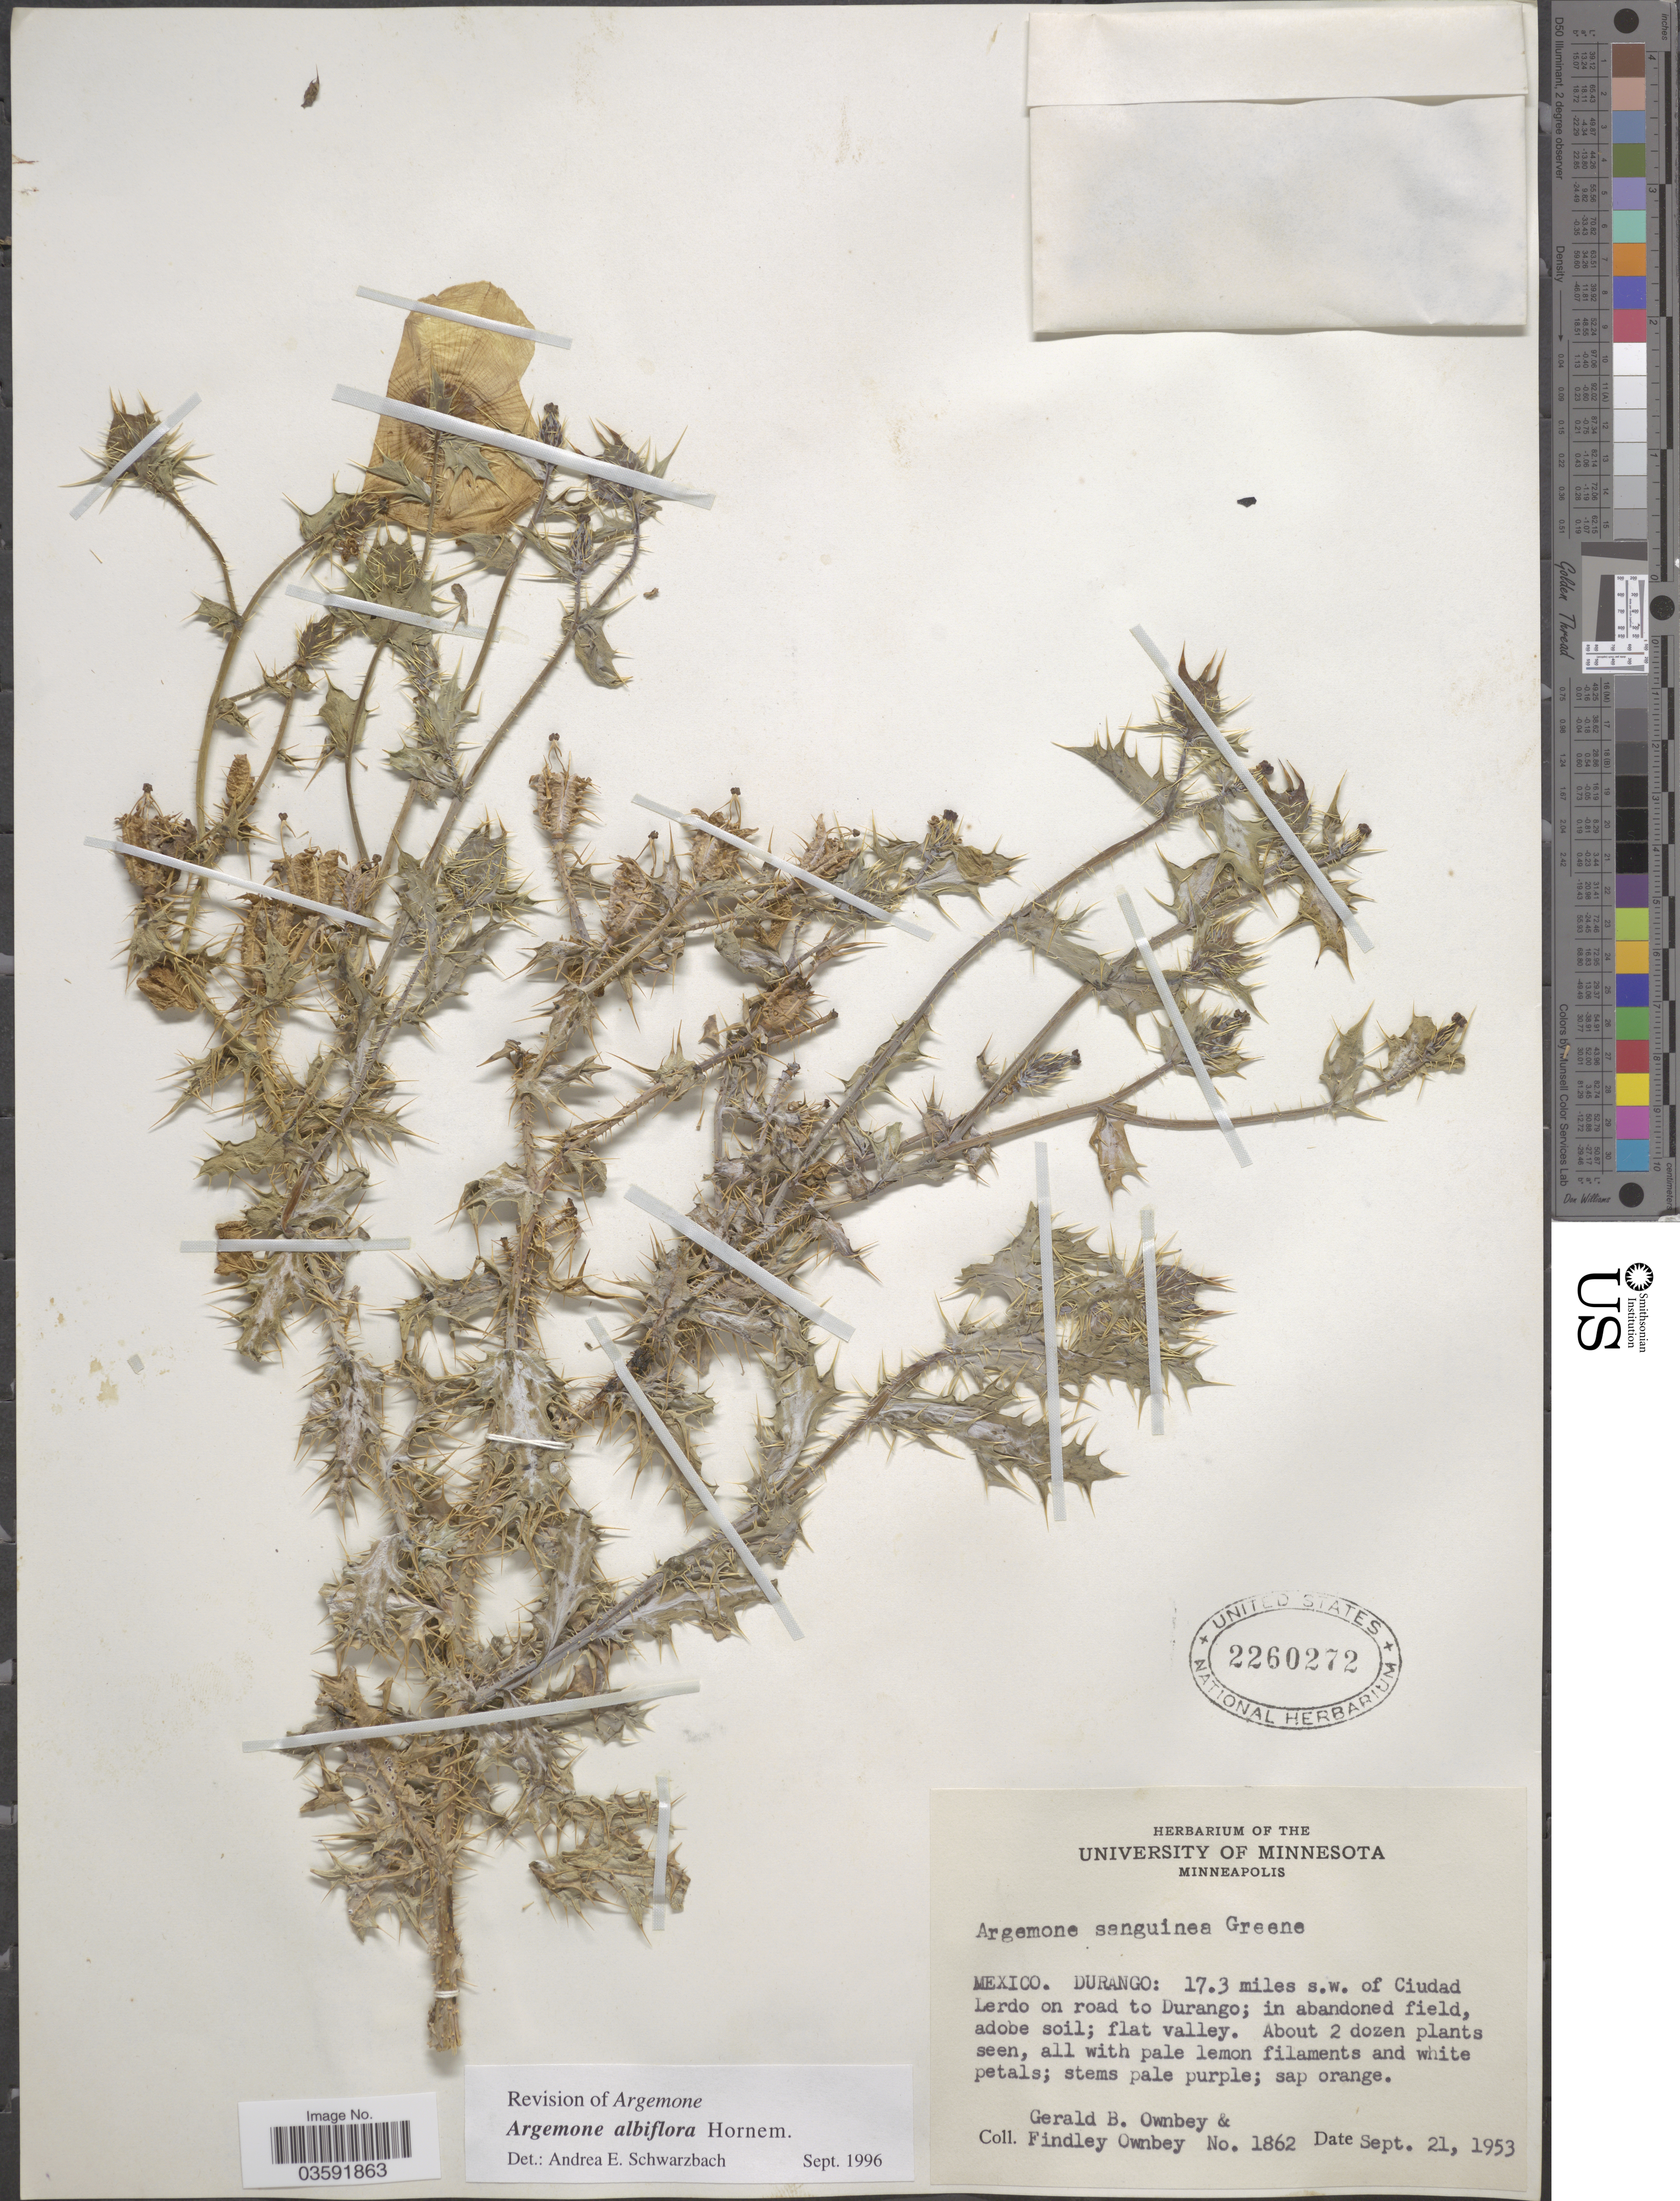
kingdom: Plantae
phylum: Tracheophyta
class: Magnoliopsida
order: Ranunculales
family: Papaveraceae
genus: Argemone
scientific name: Argemone albiflora subsp. albiflora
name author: Hornem.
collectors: G. B. Ownbey & F. Ownbey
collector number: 1862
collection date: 1953-09-21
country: Mexico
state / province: Durango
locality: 17.3 miles s.w. of Ciudad Lerdo on road to Durango.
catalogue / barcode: US 2260272